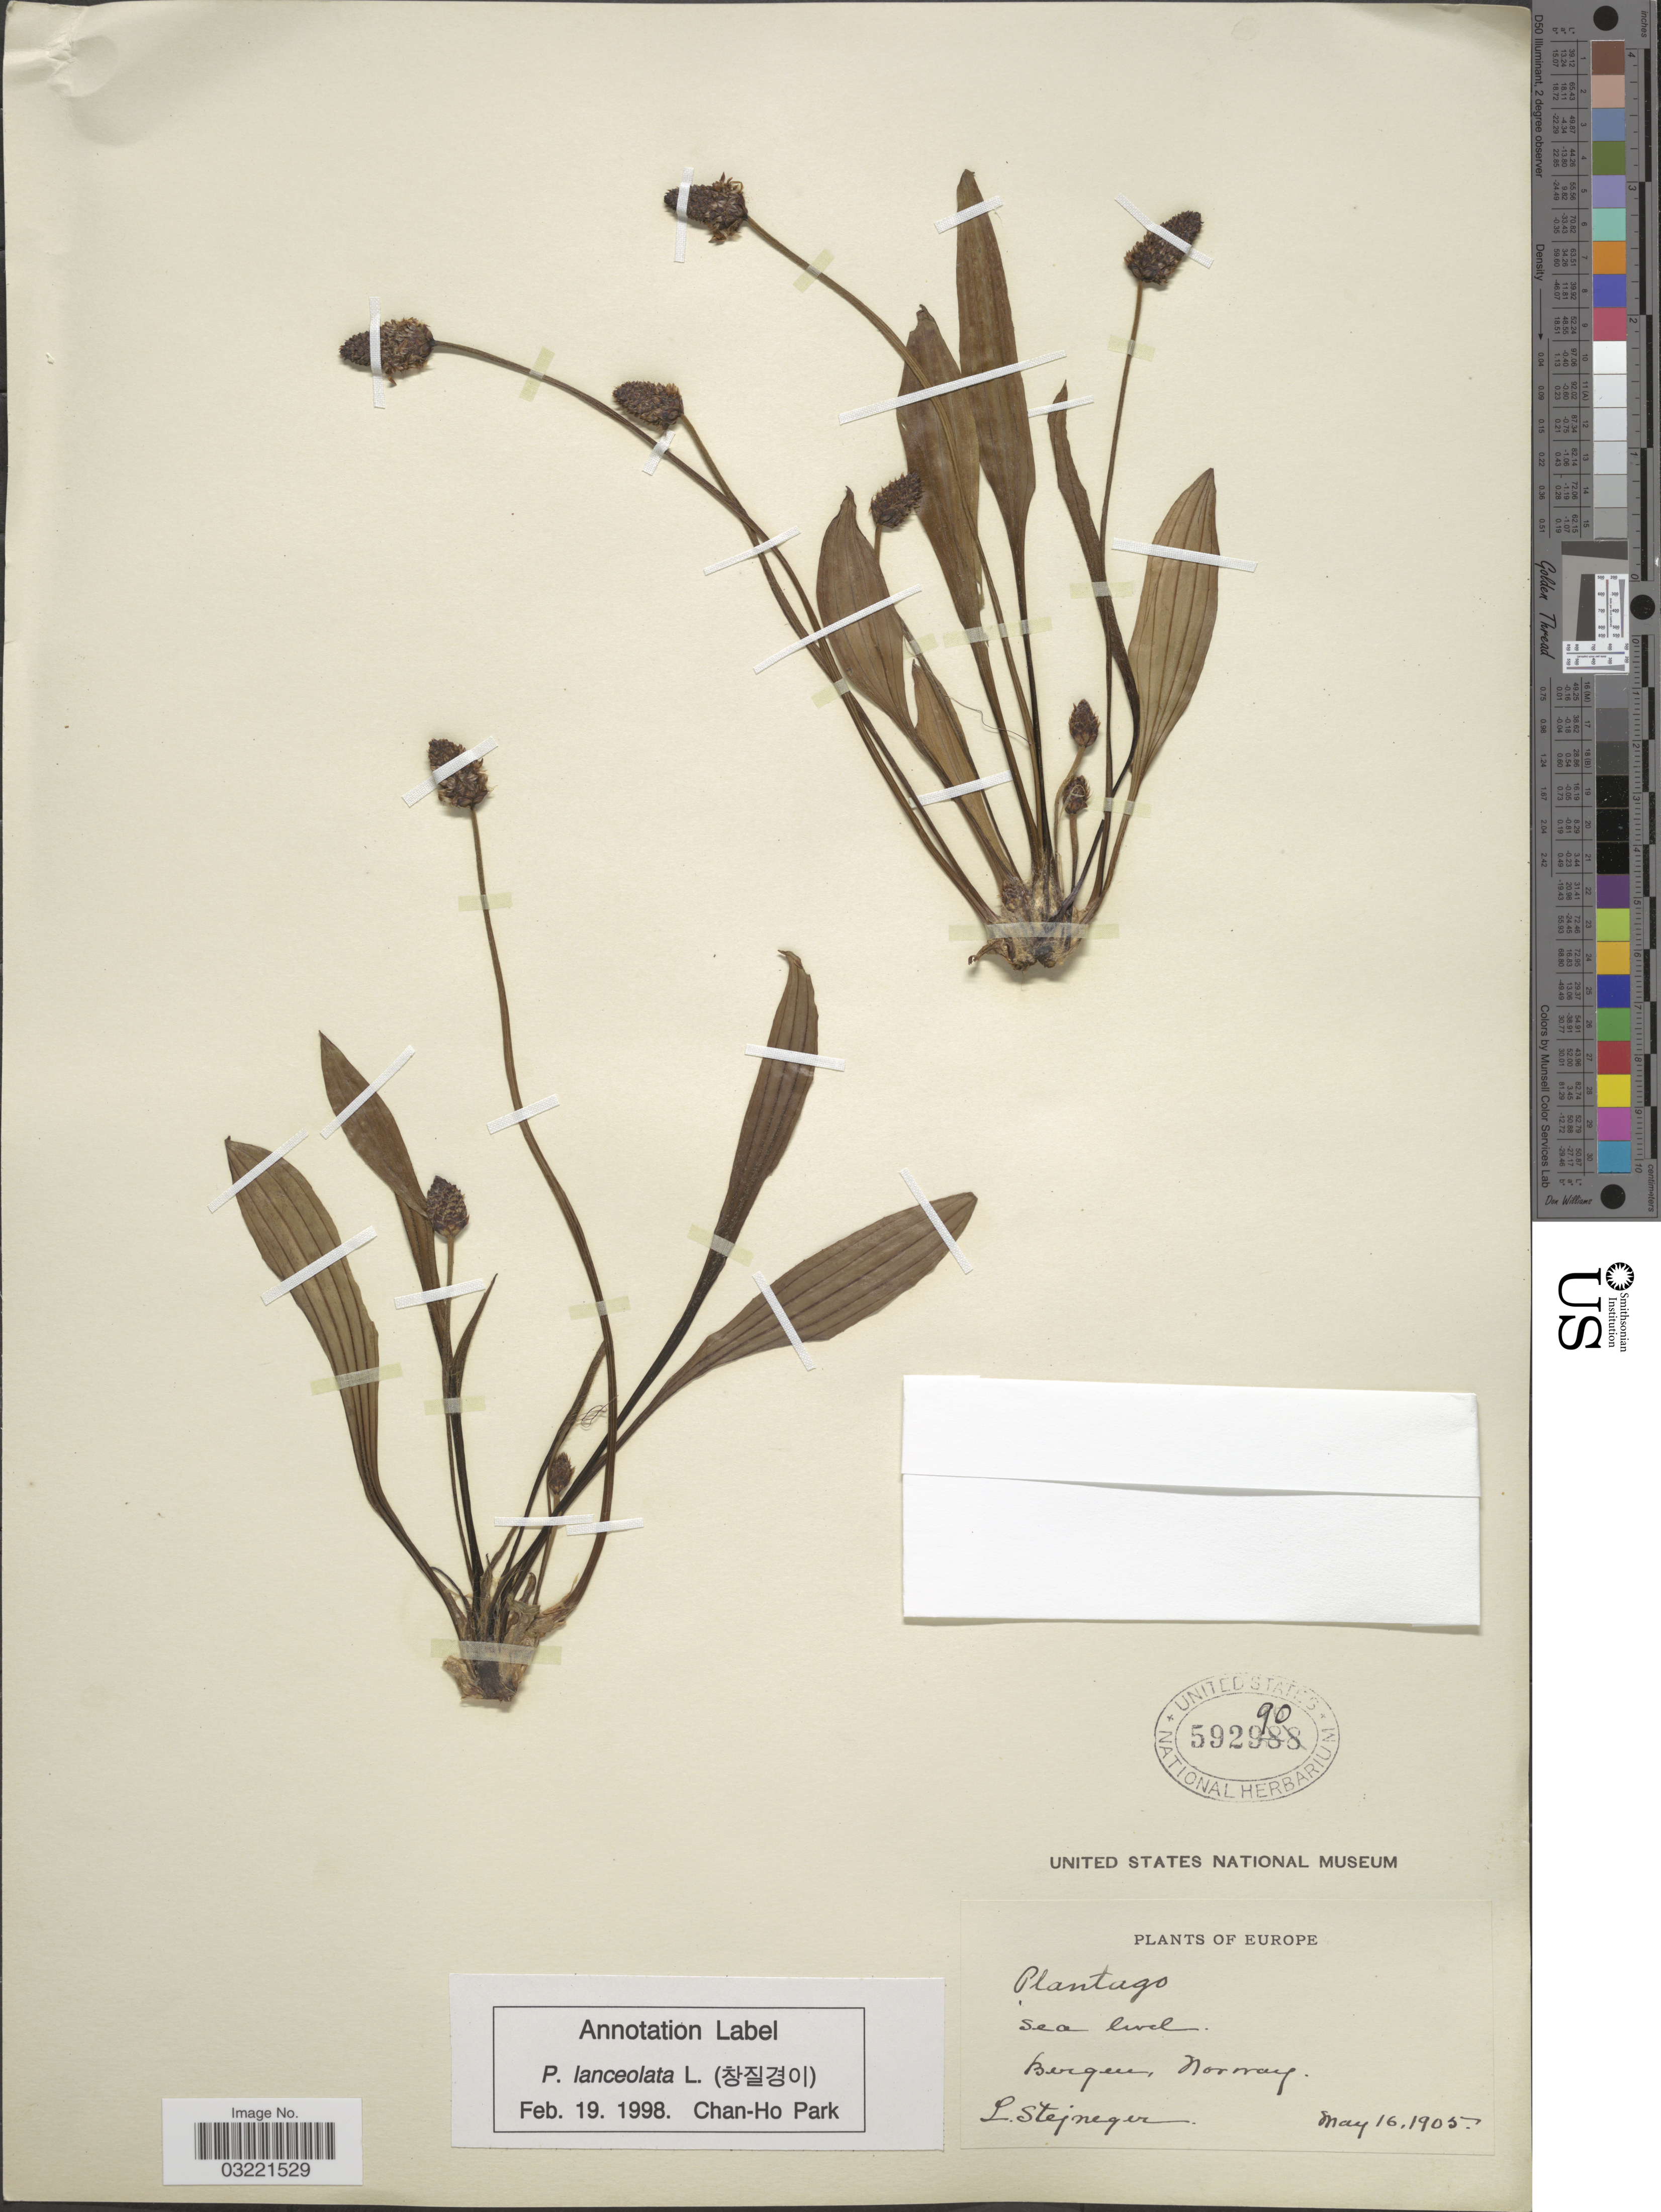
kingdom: Plantae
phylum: Tracheophyta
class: Magnoliopsida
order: Lamiales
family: Plantaginaceae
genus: Plantago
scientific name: Plantago lanceolata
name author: L.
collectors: L. Stejneger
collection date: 1905-05-16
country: Norway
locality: Bergen.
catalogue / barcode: US 592990